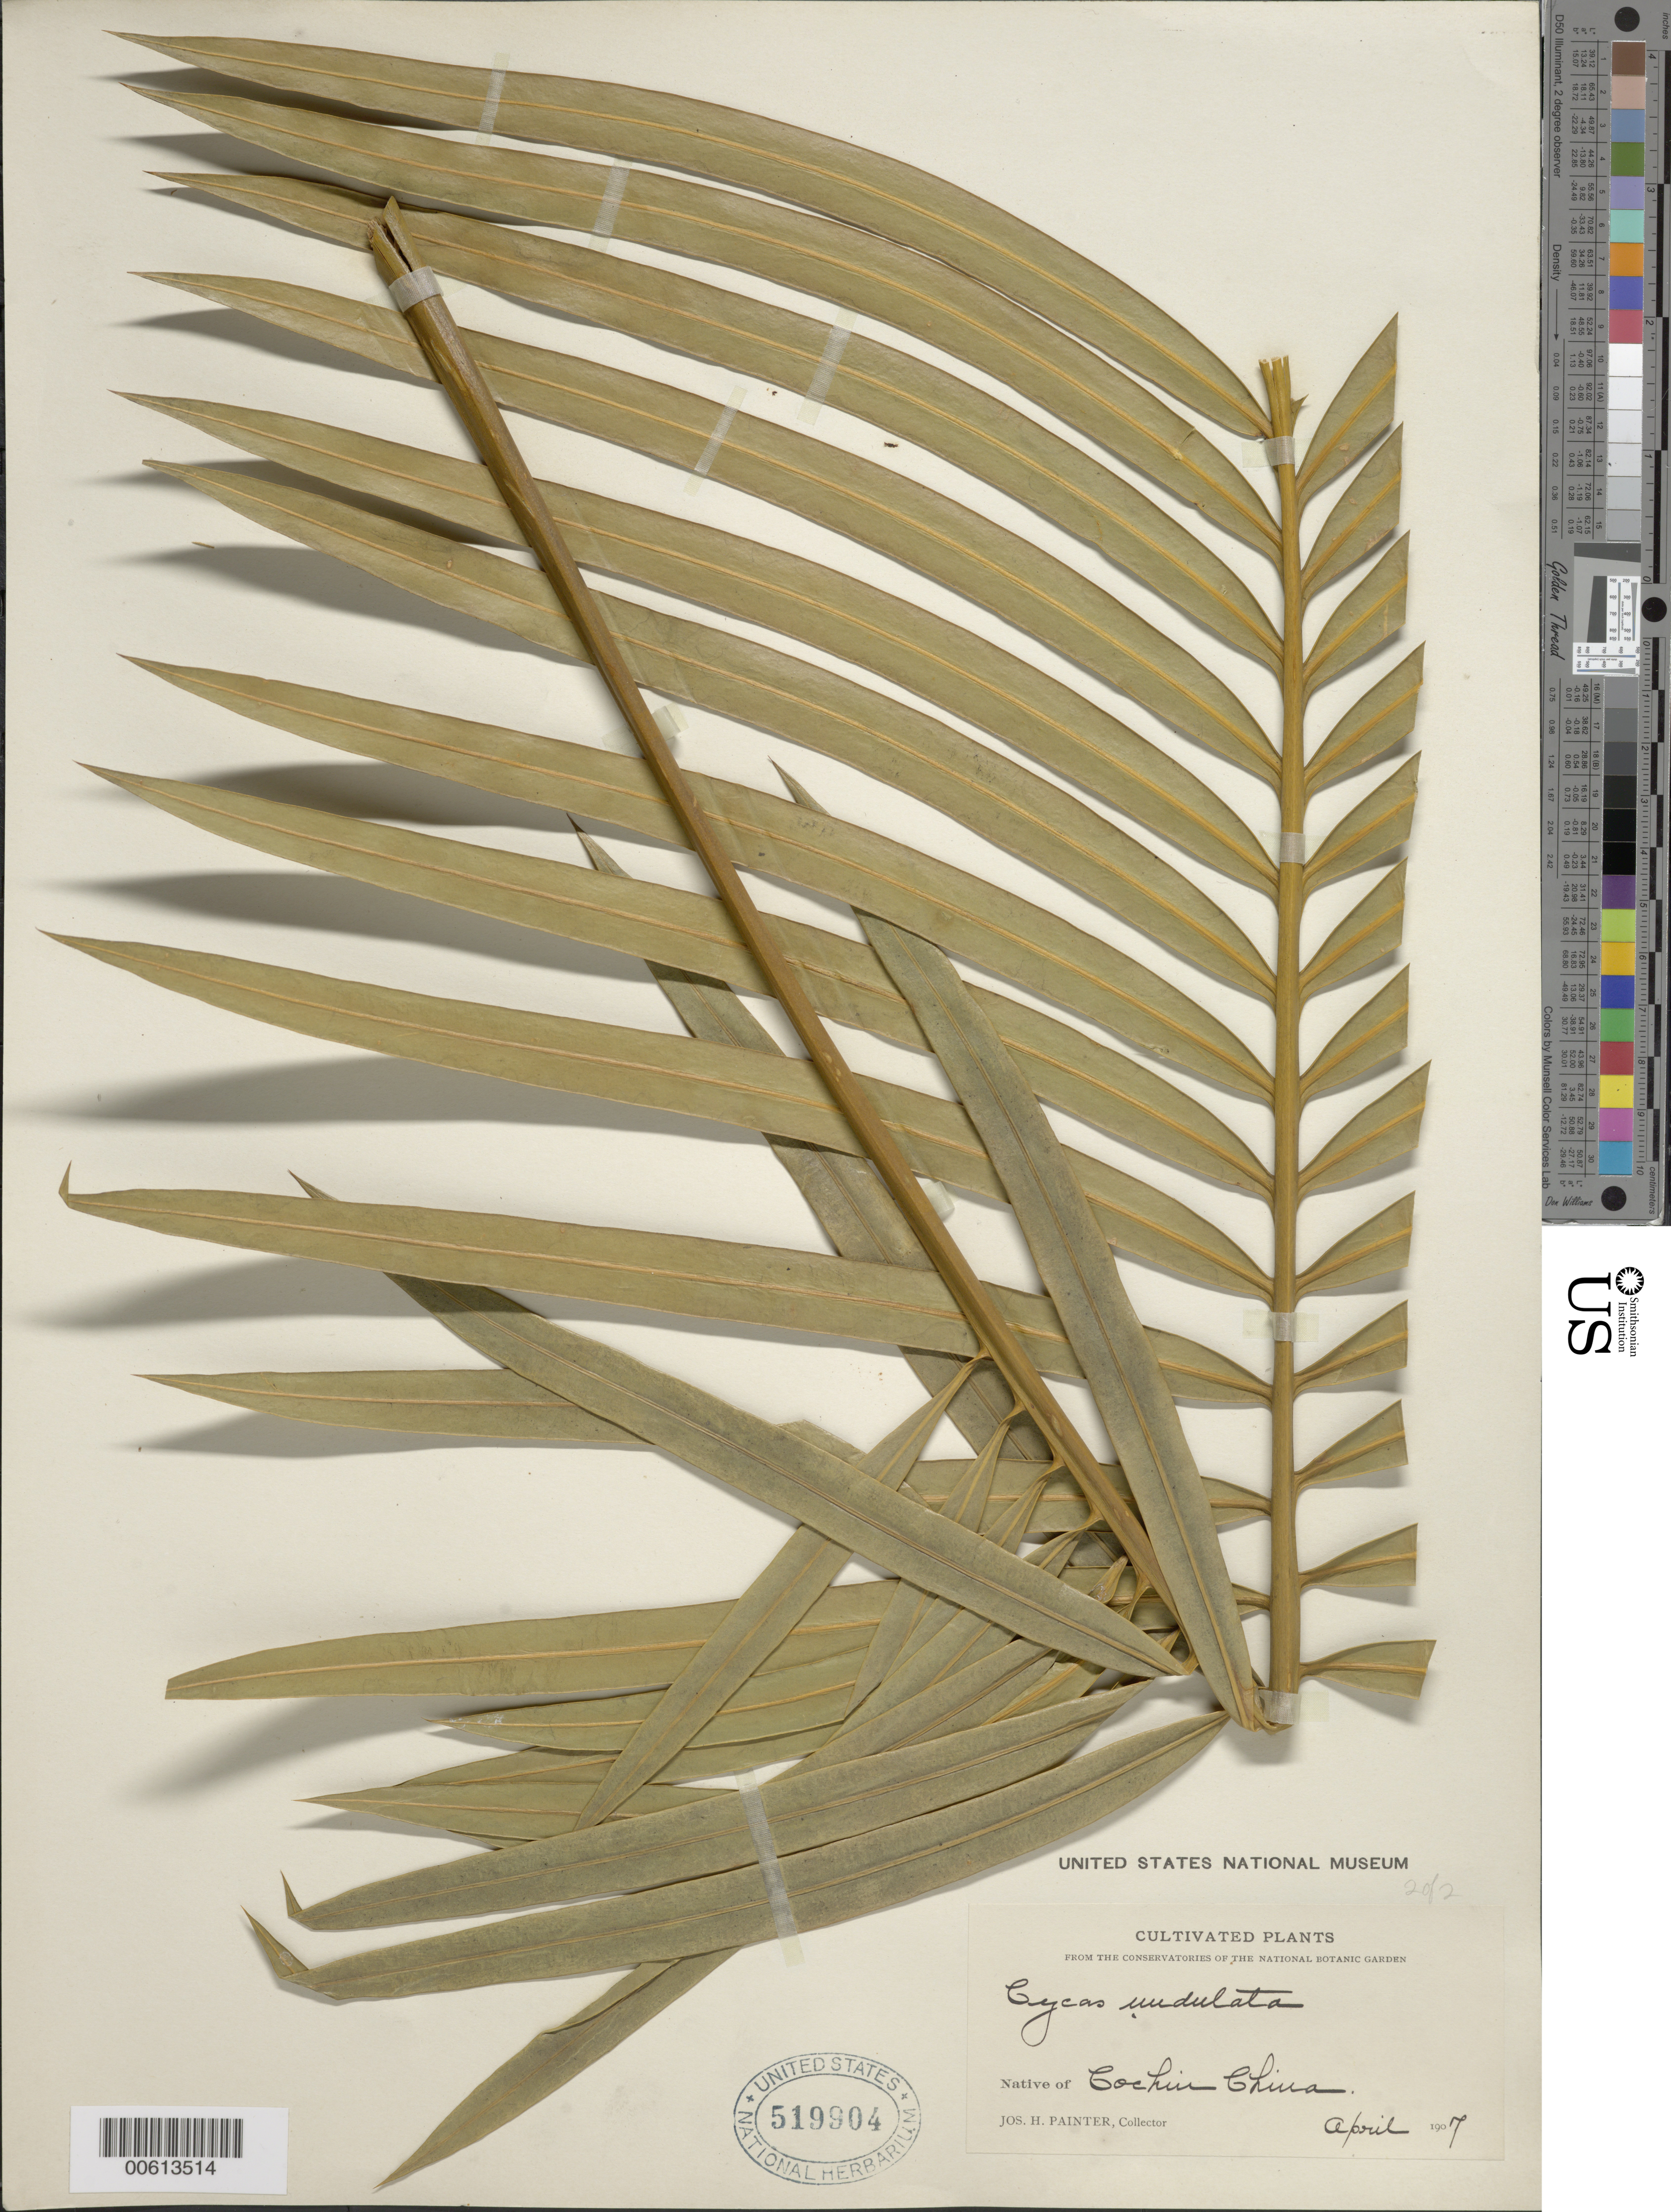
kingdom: Plantae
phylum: Tracheophyta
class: Cycadopsida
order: Cycadales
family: Cycadaceae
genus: Cycas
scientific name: Cycas circinalis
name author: L.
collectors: J. H. Painter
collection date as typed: Apr 1907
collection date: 1907-04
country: Vietnam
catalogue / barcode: US 519904